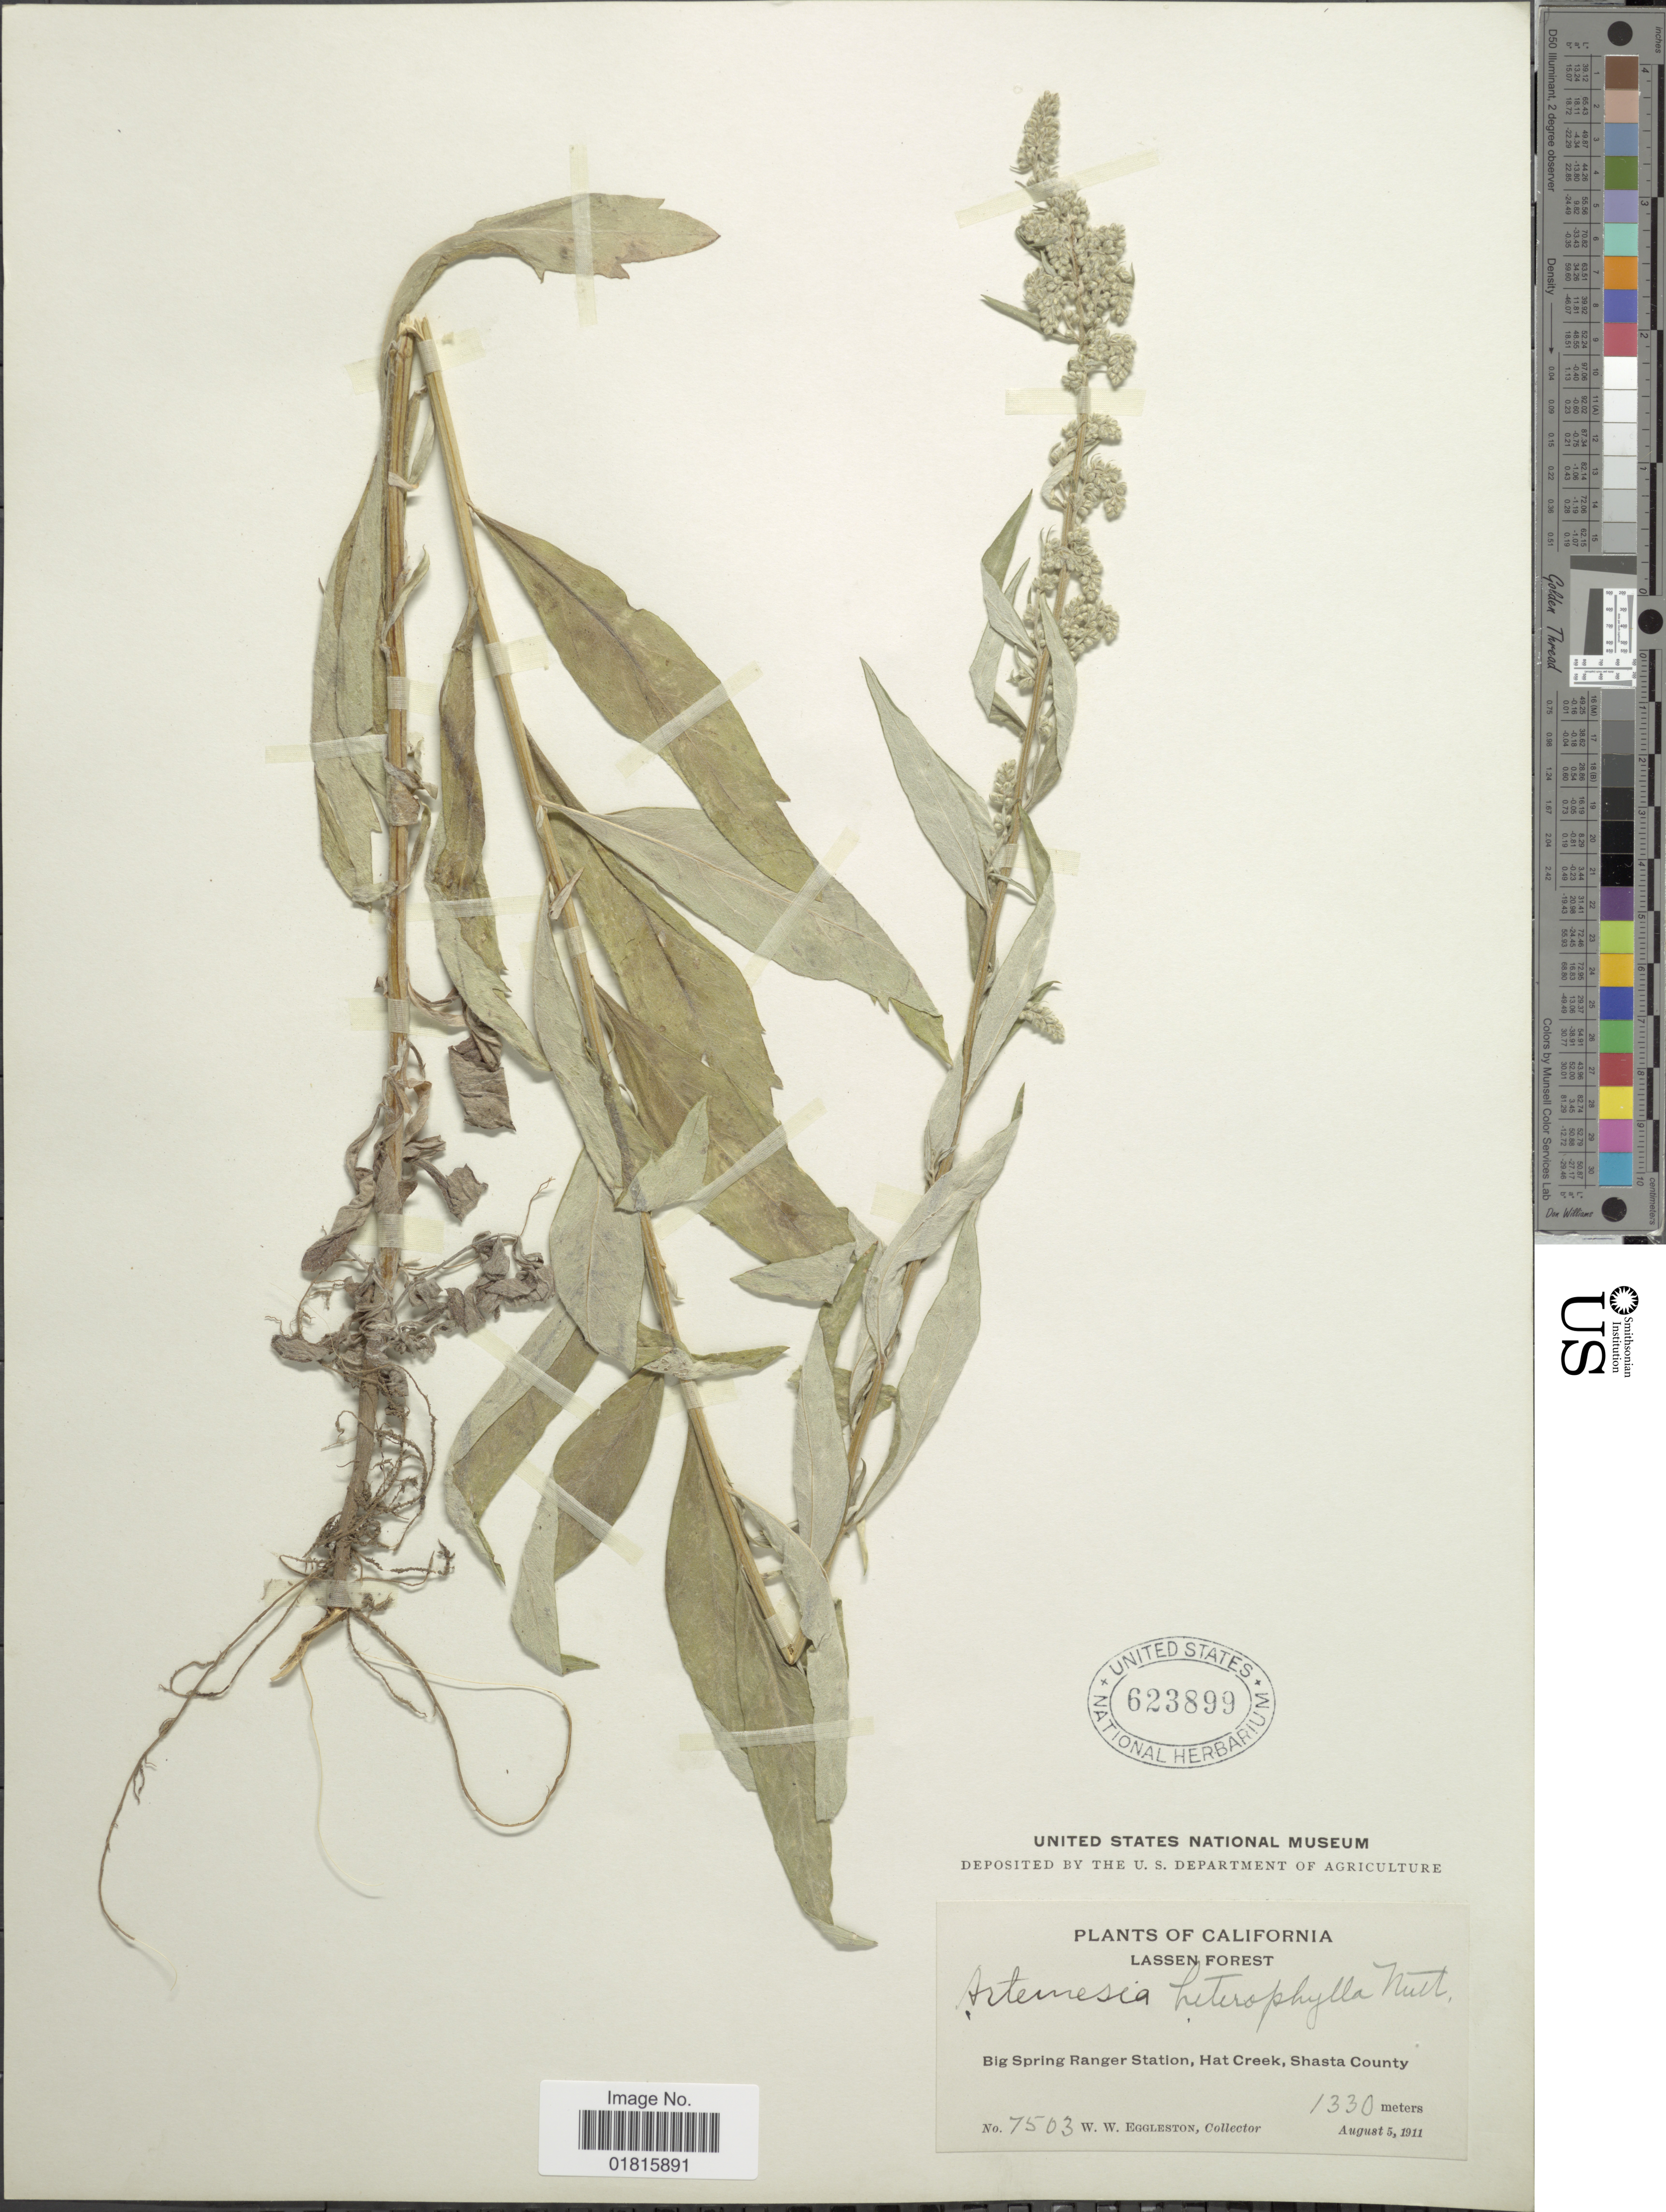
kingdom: Plantae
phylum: Tracheophyta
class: Magnoliopsida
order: Asterales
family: Asteraceae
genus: Artemisia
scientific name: Artemisia heterophylla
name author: Nutt.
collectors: W. W. Eggleston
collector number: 7503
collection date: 1911-08-05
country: United States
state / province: California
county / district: Shasta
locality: Lassen Forest, Big Spring Ranger Station, Hat Creek, Shasta County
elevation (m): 1330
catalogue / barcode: US 623899